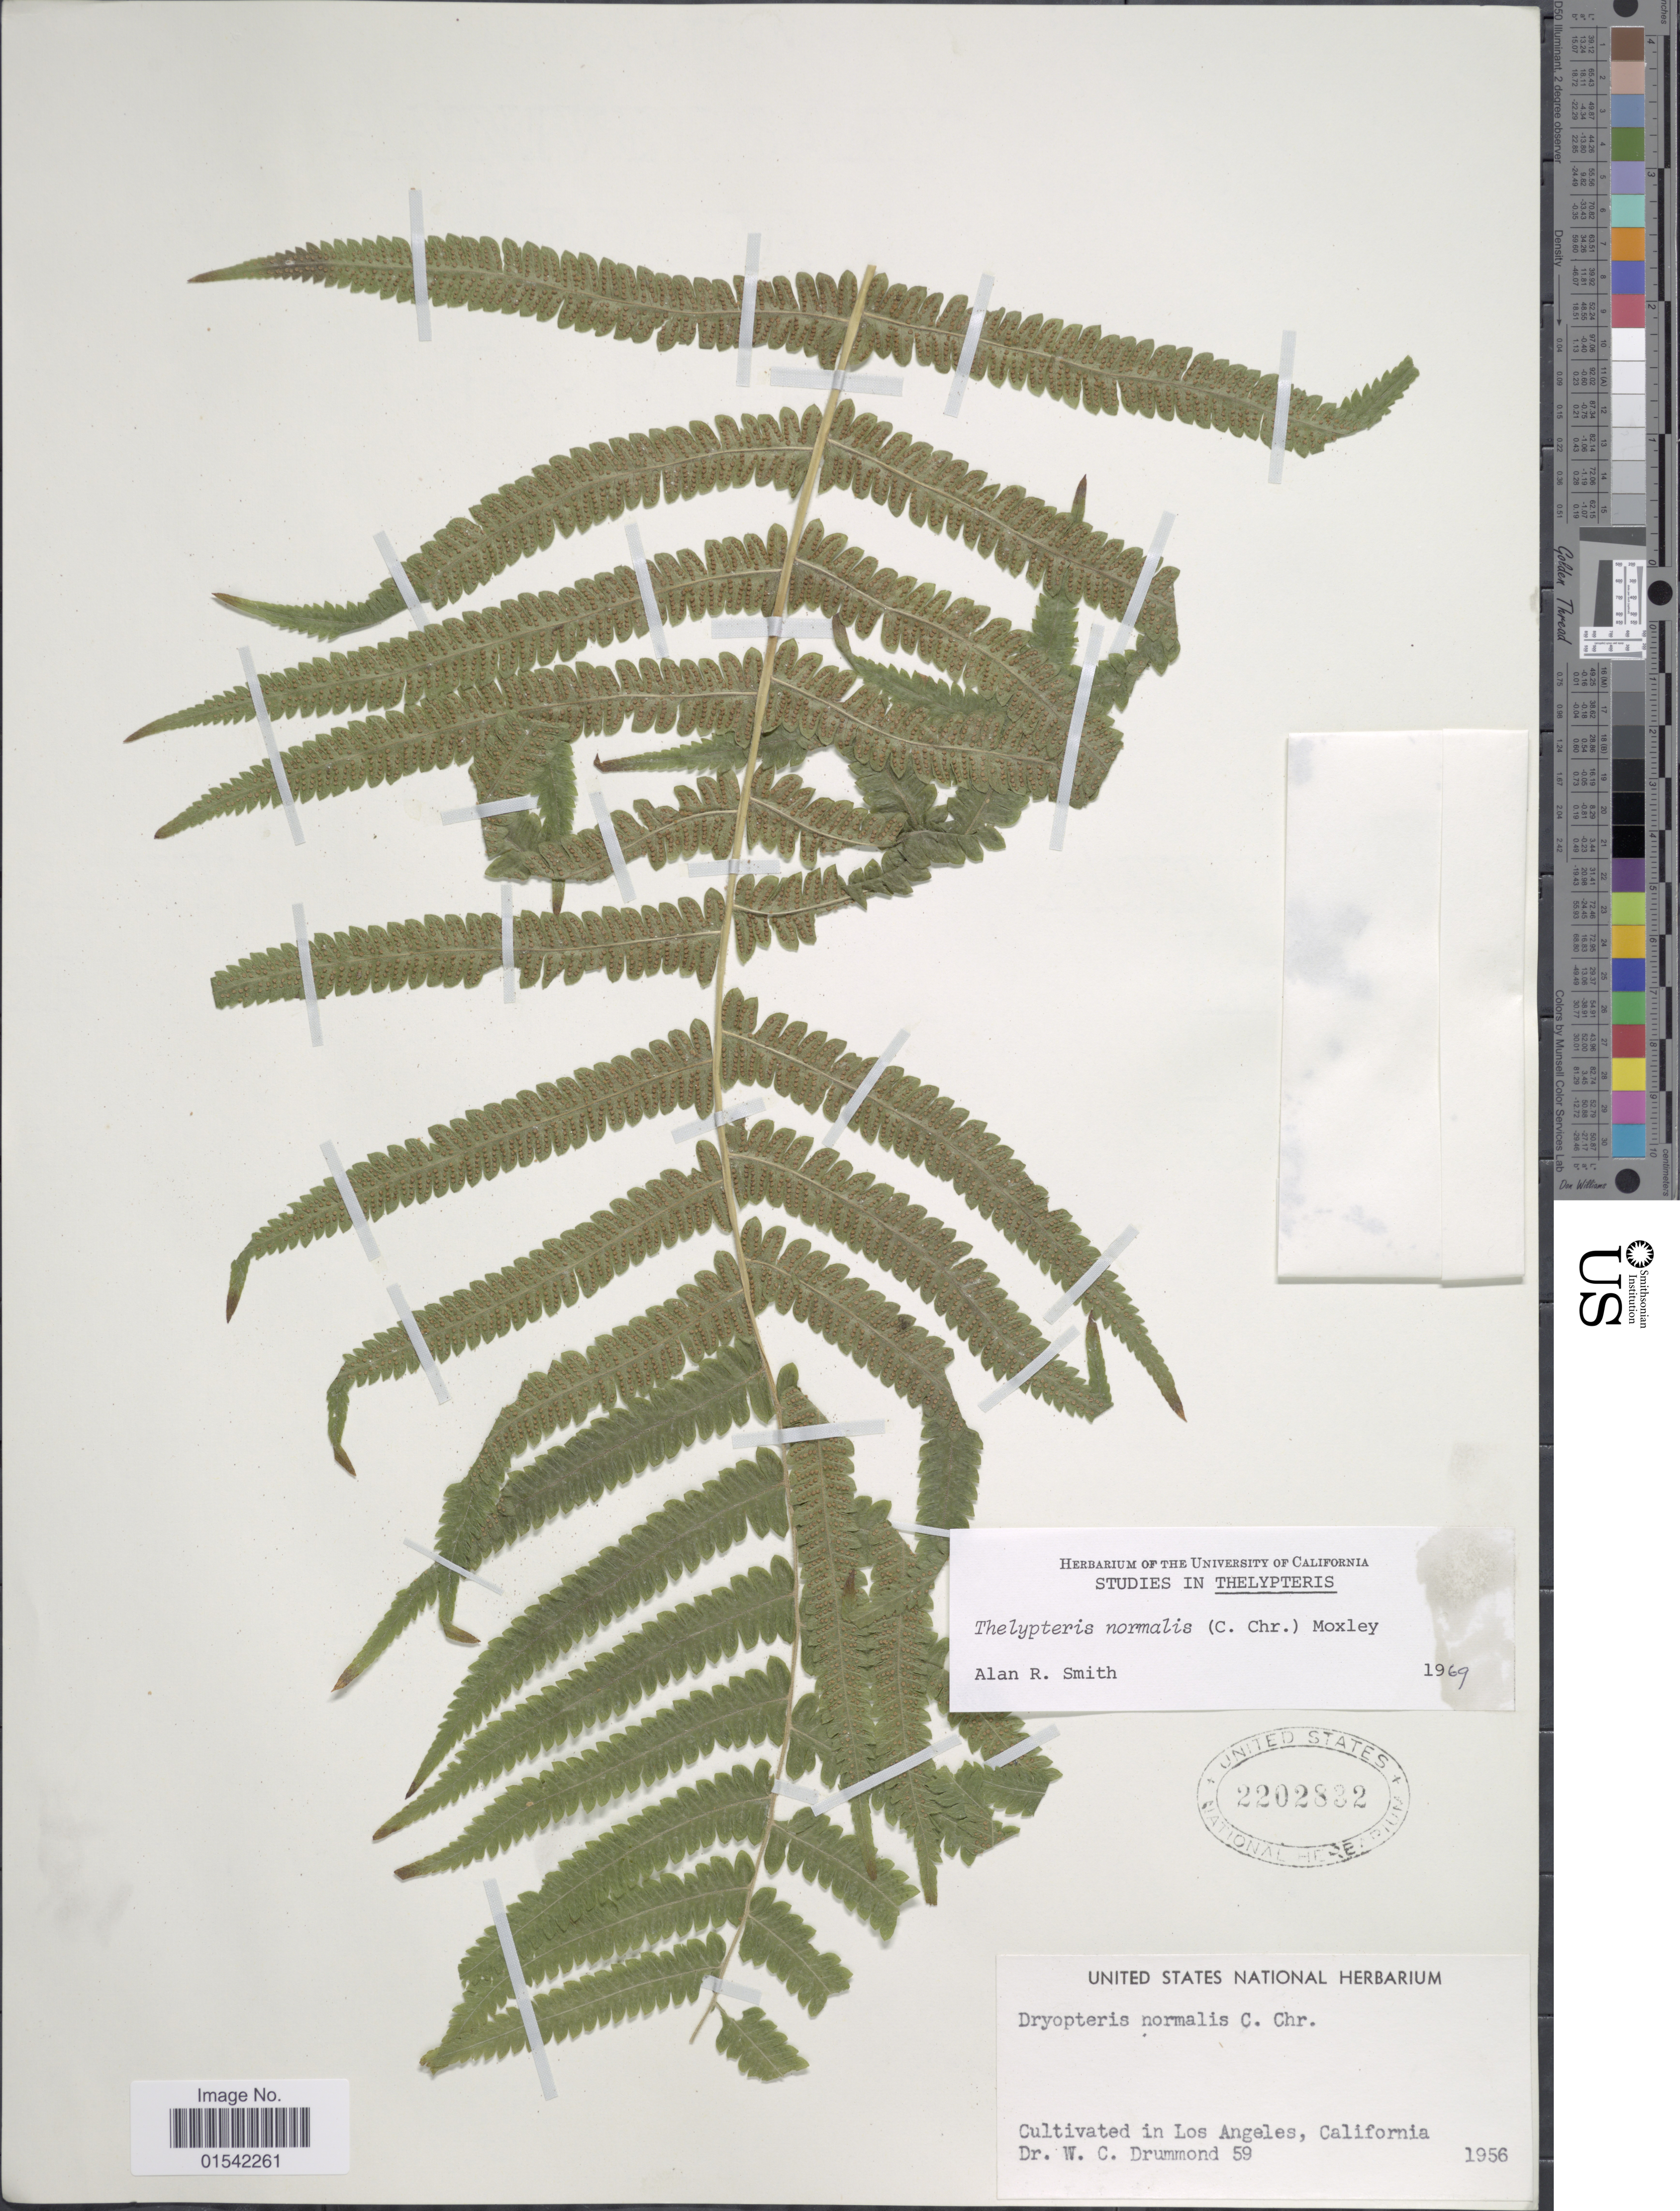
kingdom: Plantae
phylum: Tracheophyta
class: Polypodiopsida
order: Polypodiales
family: Thelypteridaceae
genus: Cyclosorus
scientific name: Cyclosorus kunthii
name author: (Desv.) Christenh.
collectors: W. Drummond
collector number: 59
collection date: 1956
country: United States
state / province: California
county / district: Los Angeles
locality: Cultivated in Los Angeles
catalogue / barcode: US 2202832